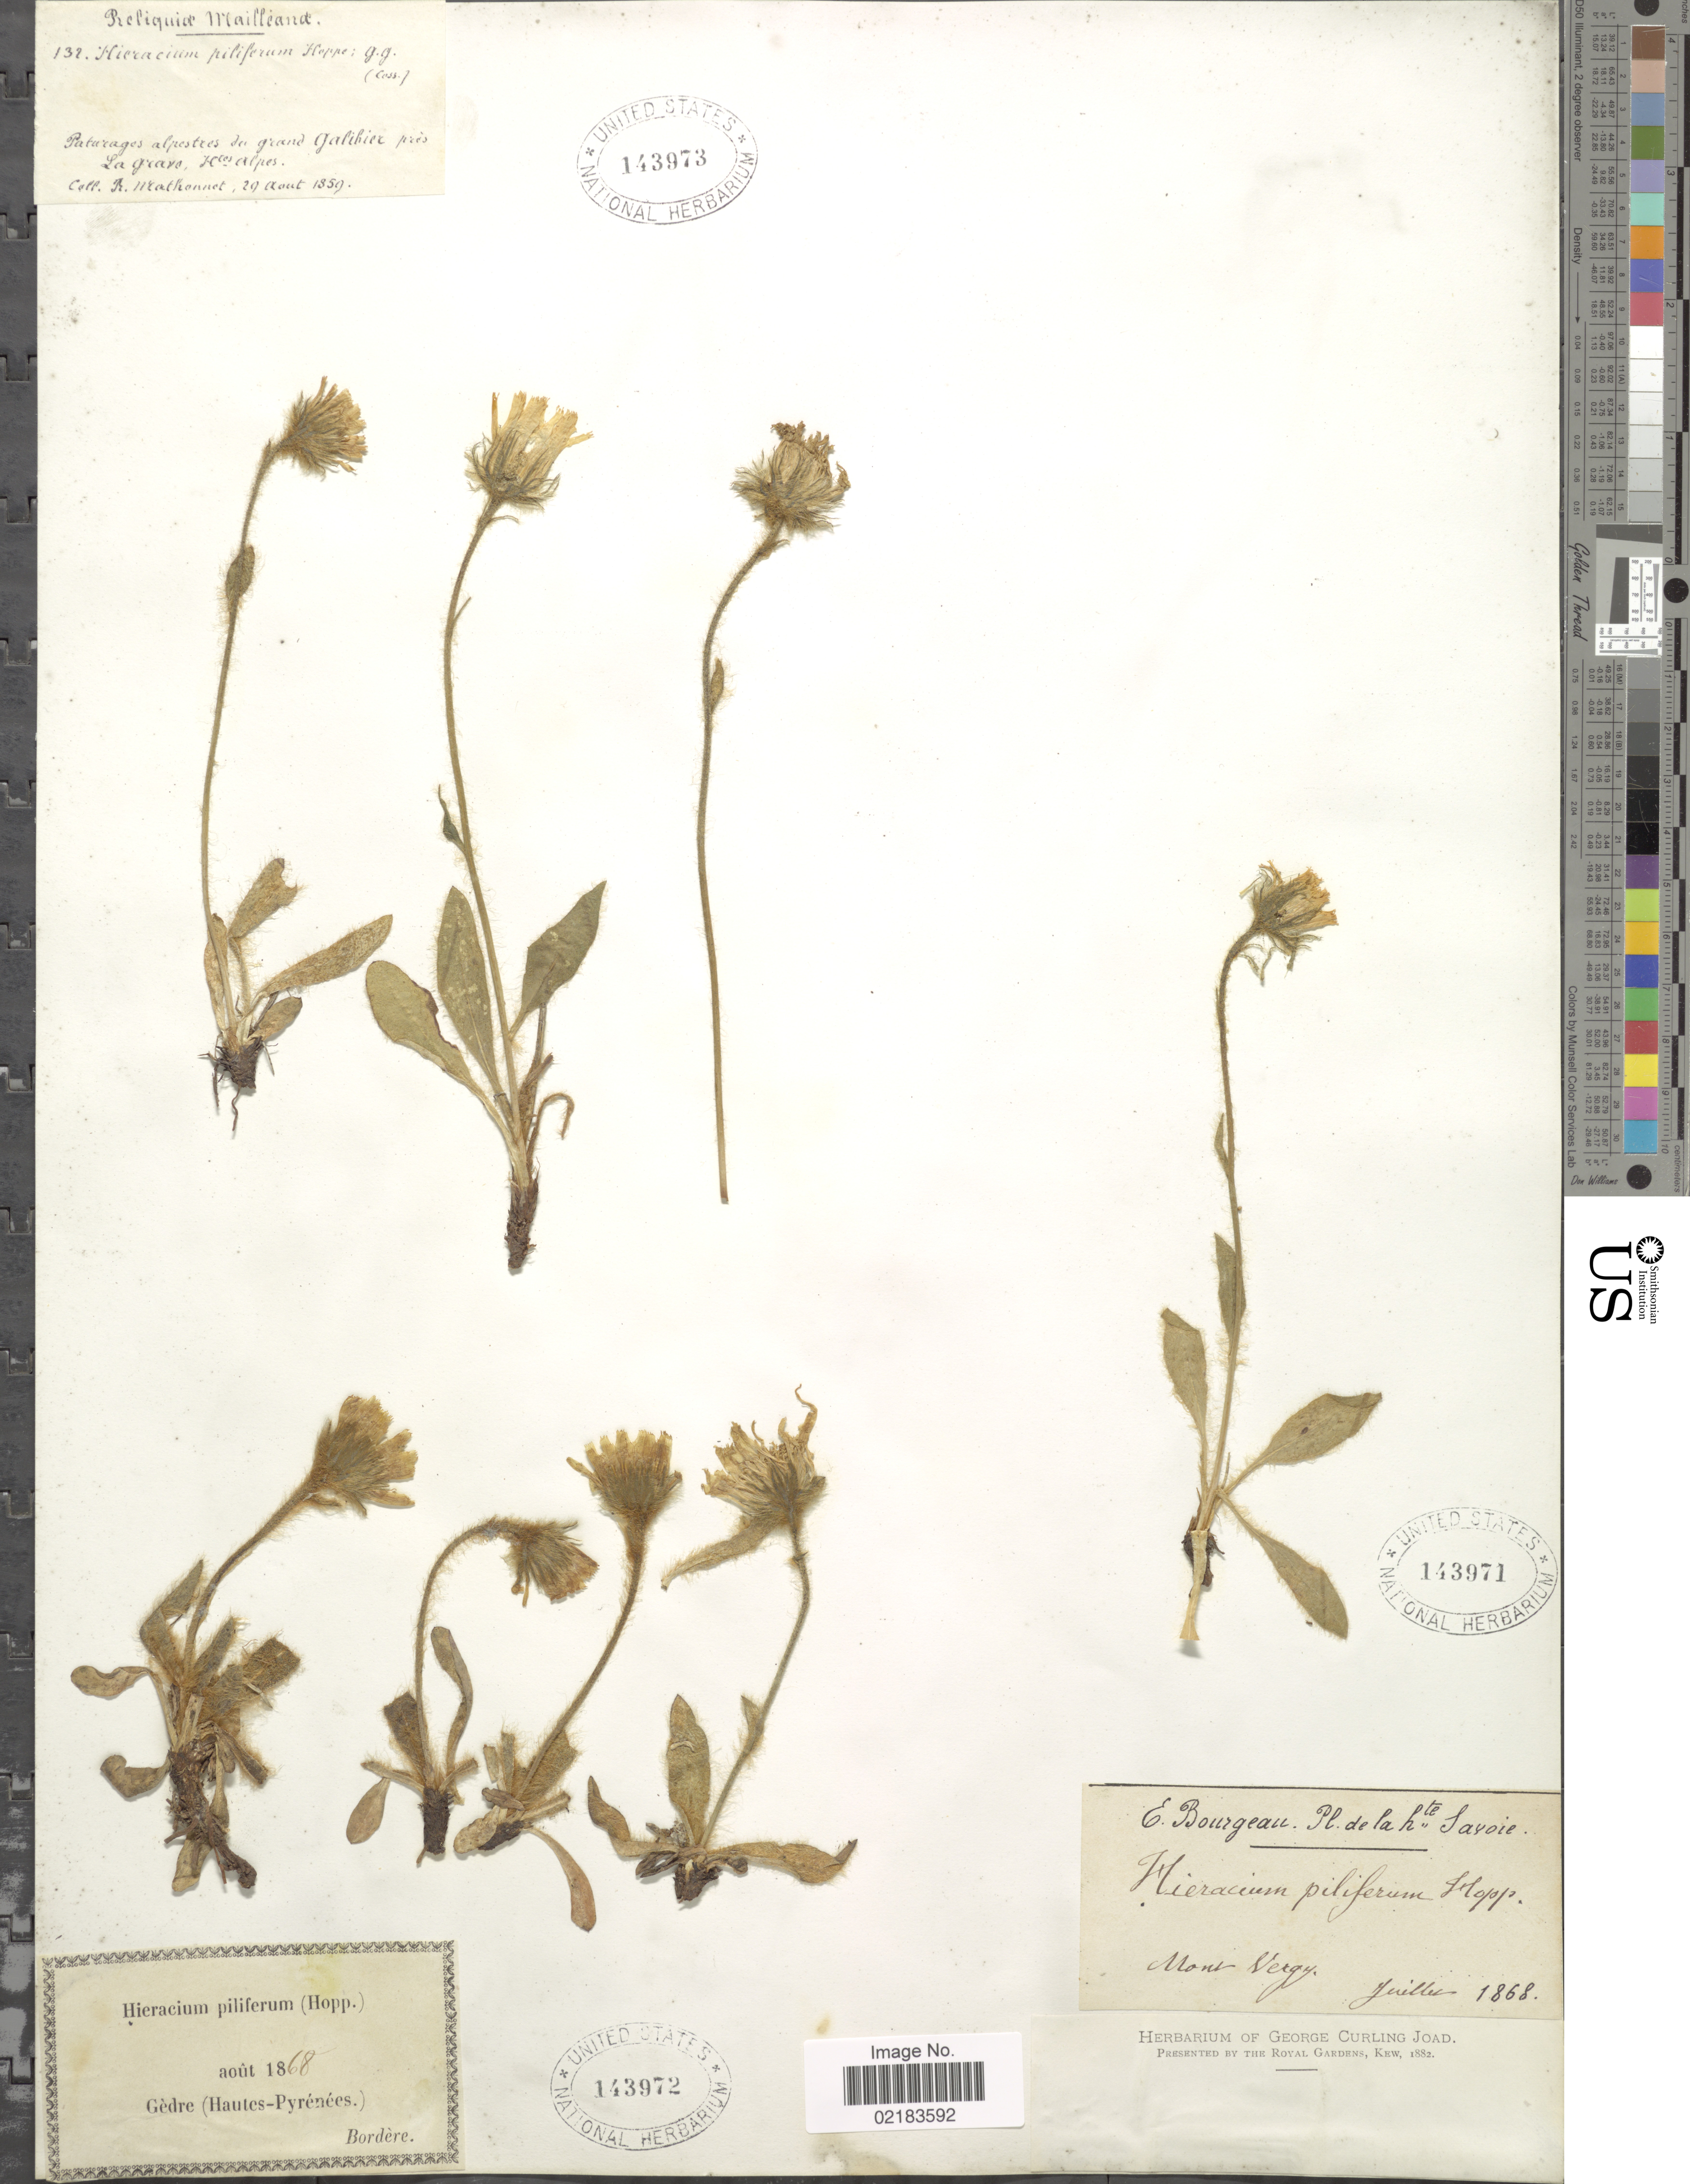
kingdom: Plantae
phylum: Tracheophyta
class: Magnoliopsida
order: Asterales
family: Asteraceae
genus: Hieracium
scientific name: Hieracium piliferum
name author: Hoppe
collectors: E. Bourgeau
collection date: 1868-07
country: France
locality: Hte. Savoie, Mont Vergy.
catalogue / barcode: US 143971